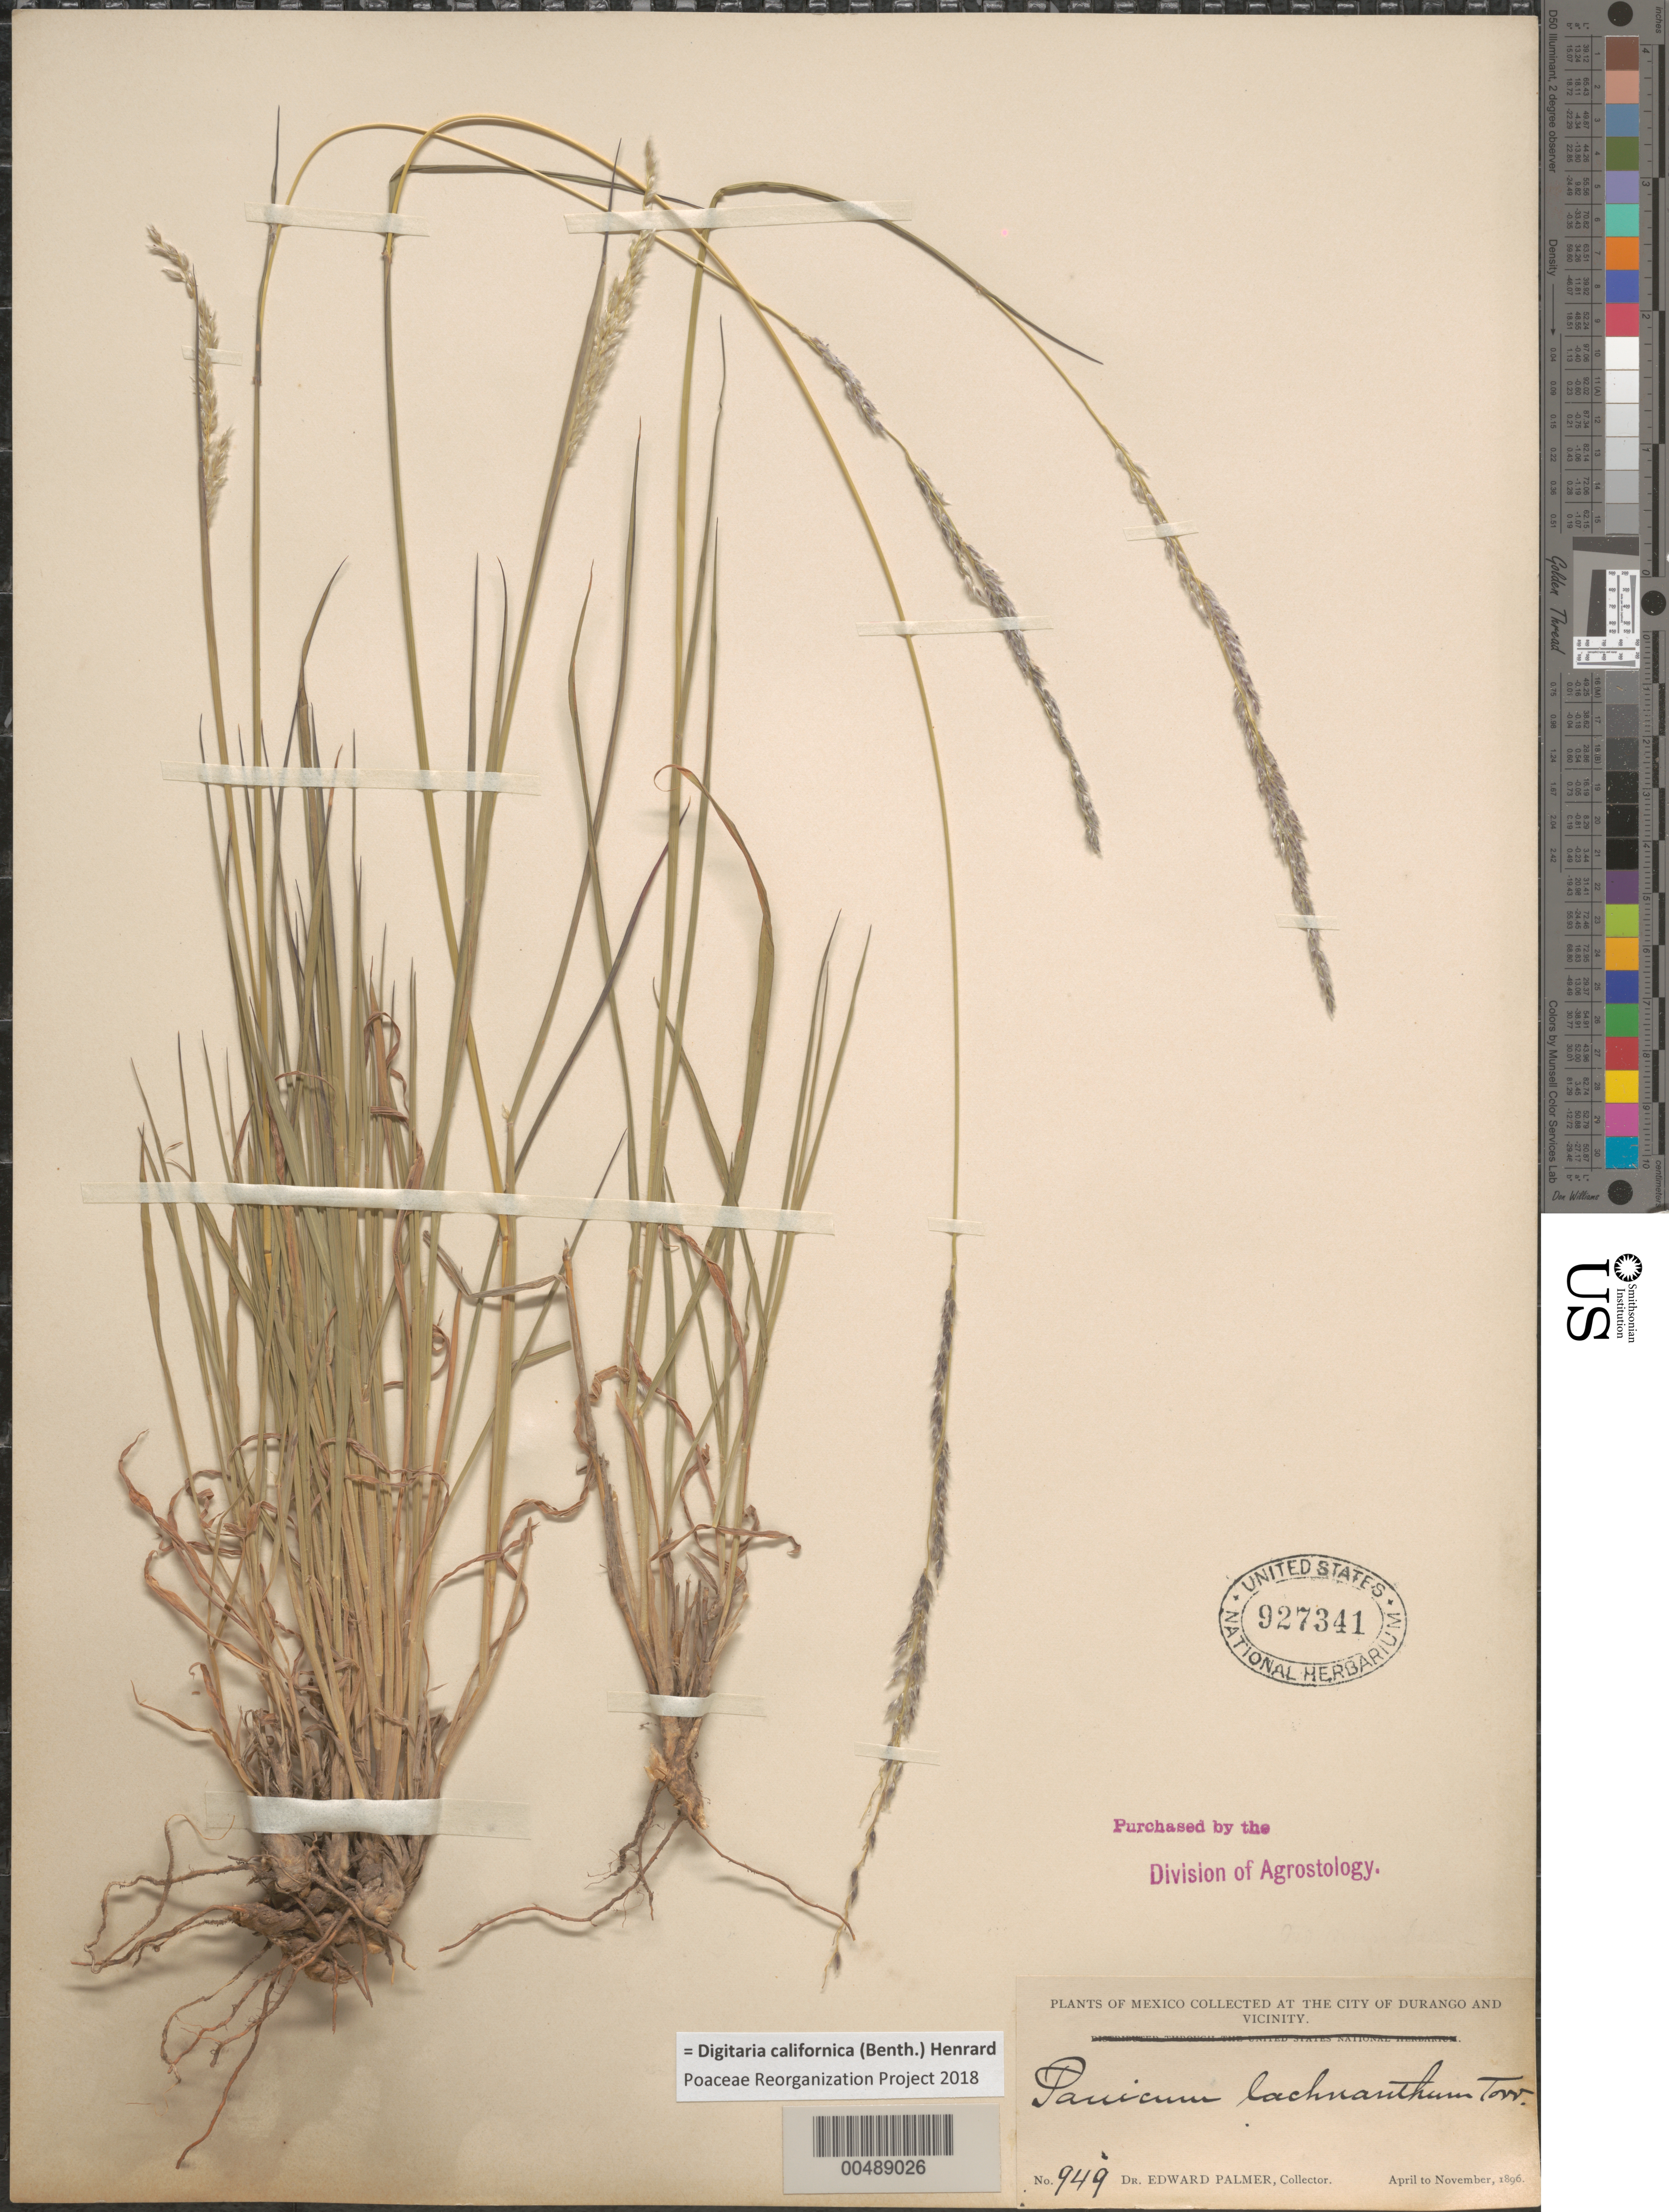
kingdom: Plantae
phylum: Tracheophyta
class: Liliopsida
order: Poales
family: Poaceae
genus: Digitaria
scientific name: Digitaria californica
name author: (Benth.) Henr.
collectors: E. Palmer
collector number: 949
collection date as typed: Apr 1896 to Nov 1896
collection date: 1896-04/1896-11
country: Mexico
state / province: Durango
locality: City of Durango and vicinity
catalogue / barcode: US 927341